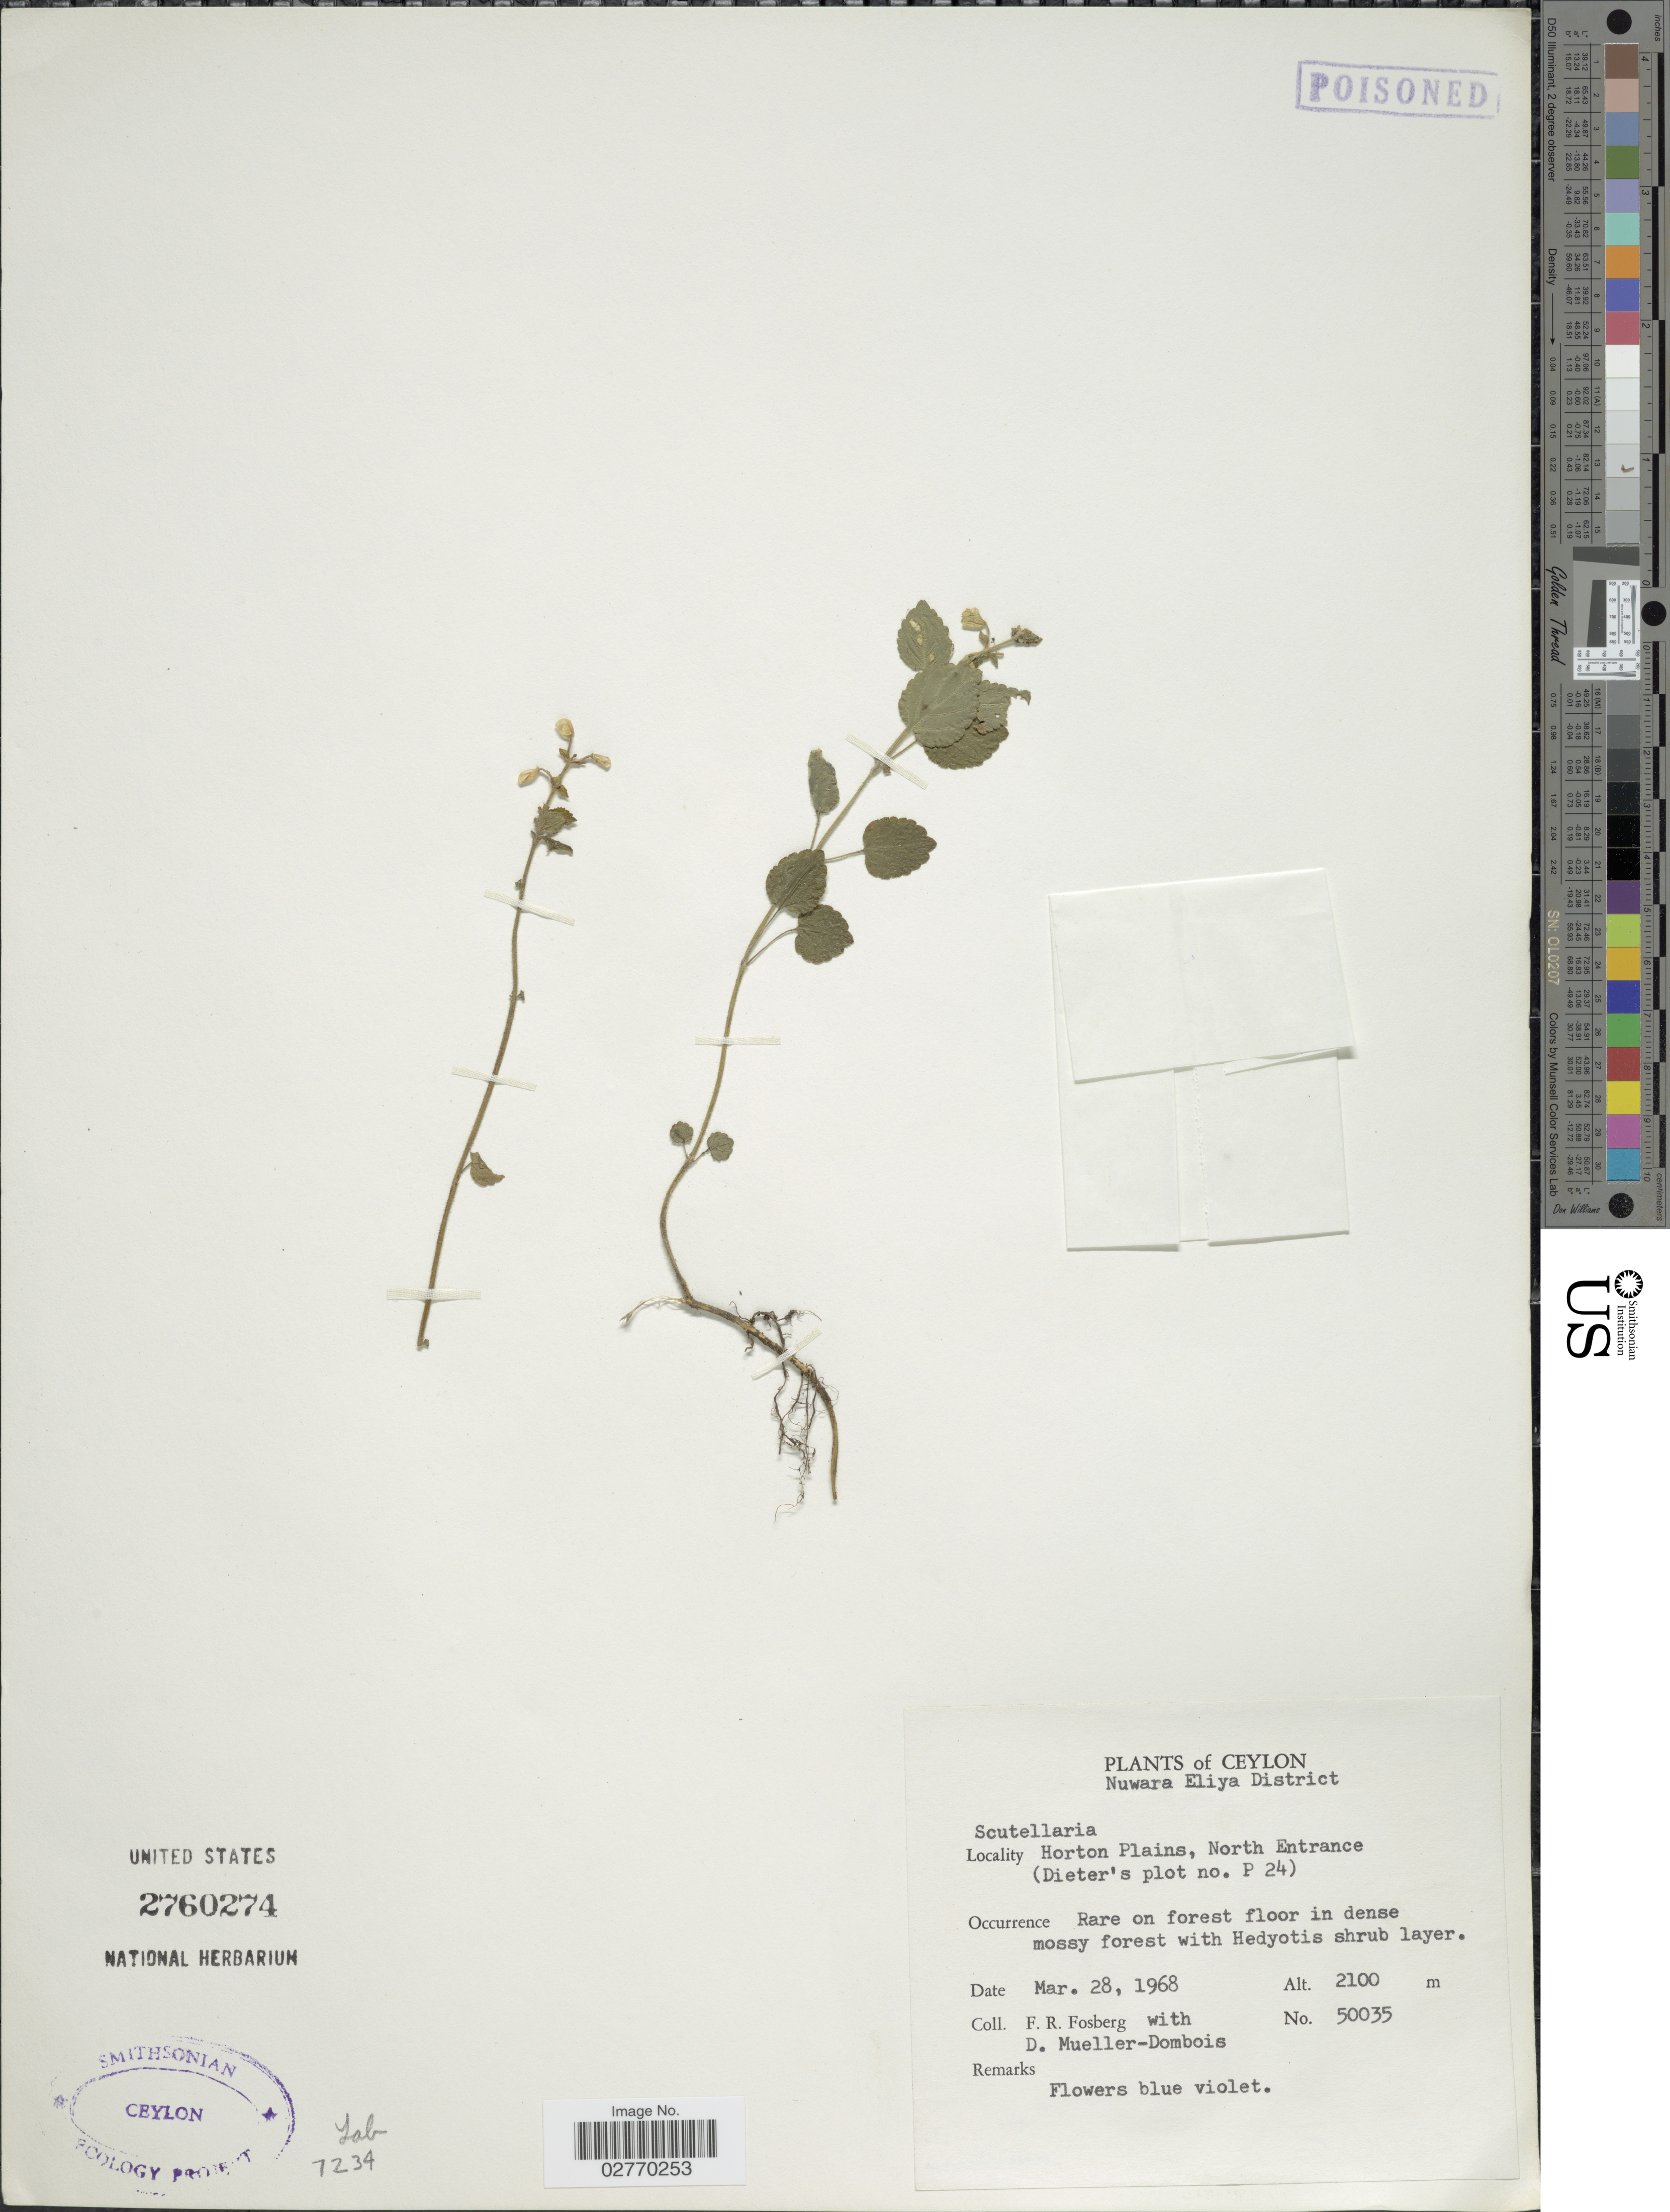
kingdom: Plantae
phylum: Tracheophyta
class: Magnoliopsida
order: Lamiales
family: Lamiaceae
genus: Scutellaria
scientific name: Scutellaria sp.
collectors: F. R. Fosberg & D. Mueller-Dombois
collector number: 50035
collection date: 1968-03-28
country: Sri Lanka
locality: Ceylon. Nuwara Eliya District. Horton Plains, North Entrance (Dieter's plot no. P 24).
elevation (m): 2100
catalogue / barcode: US 2760274